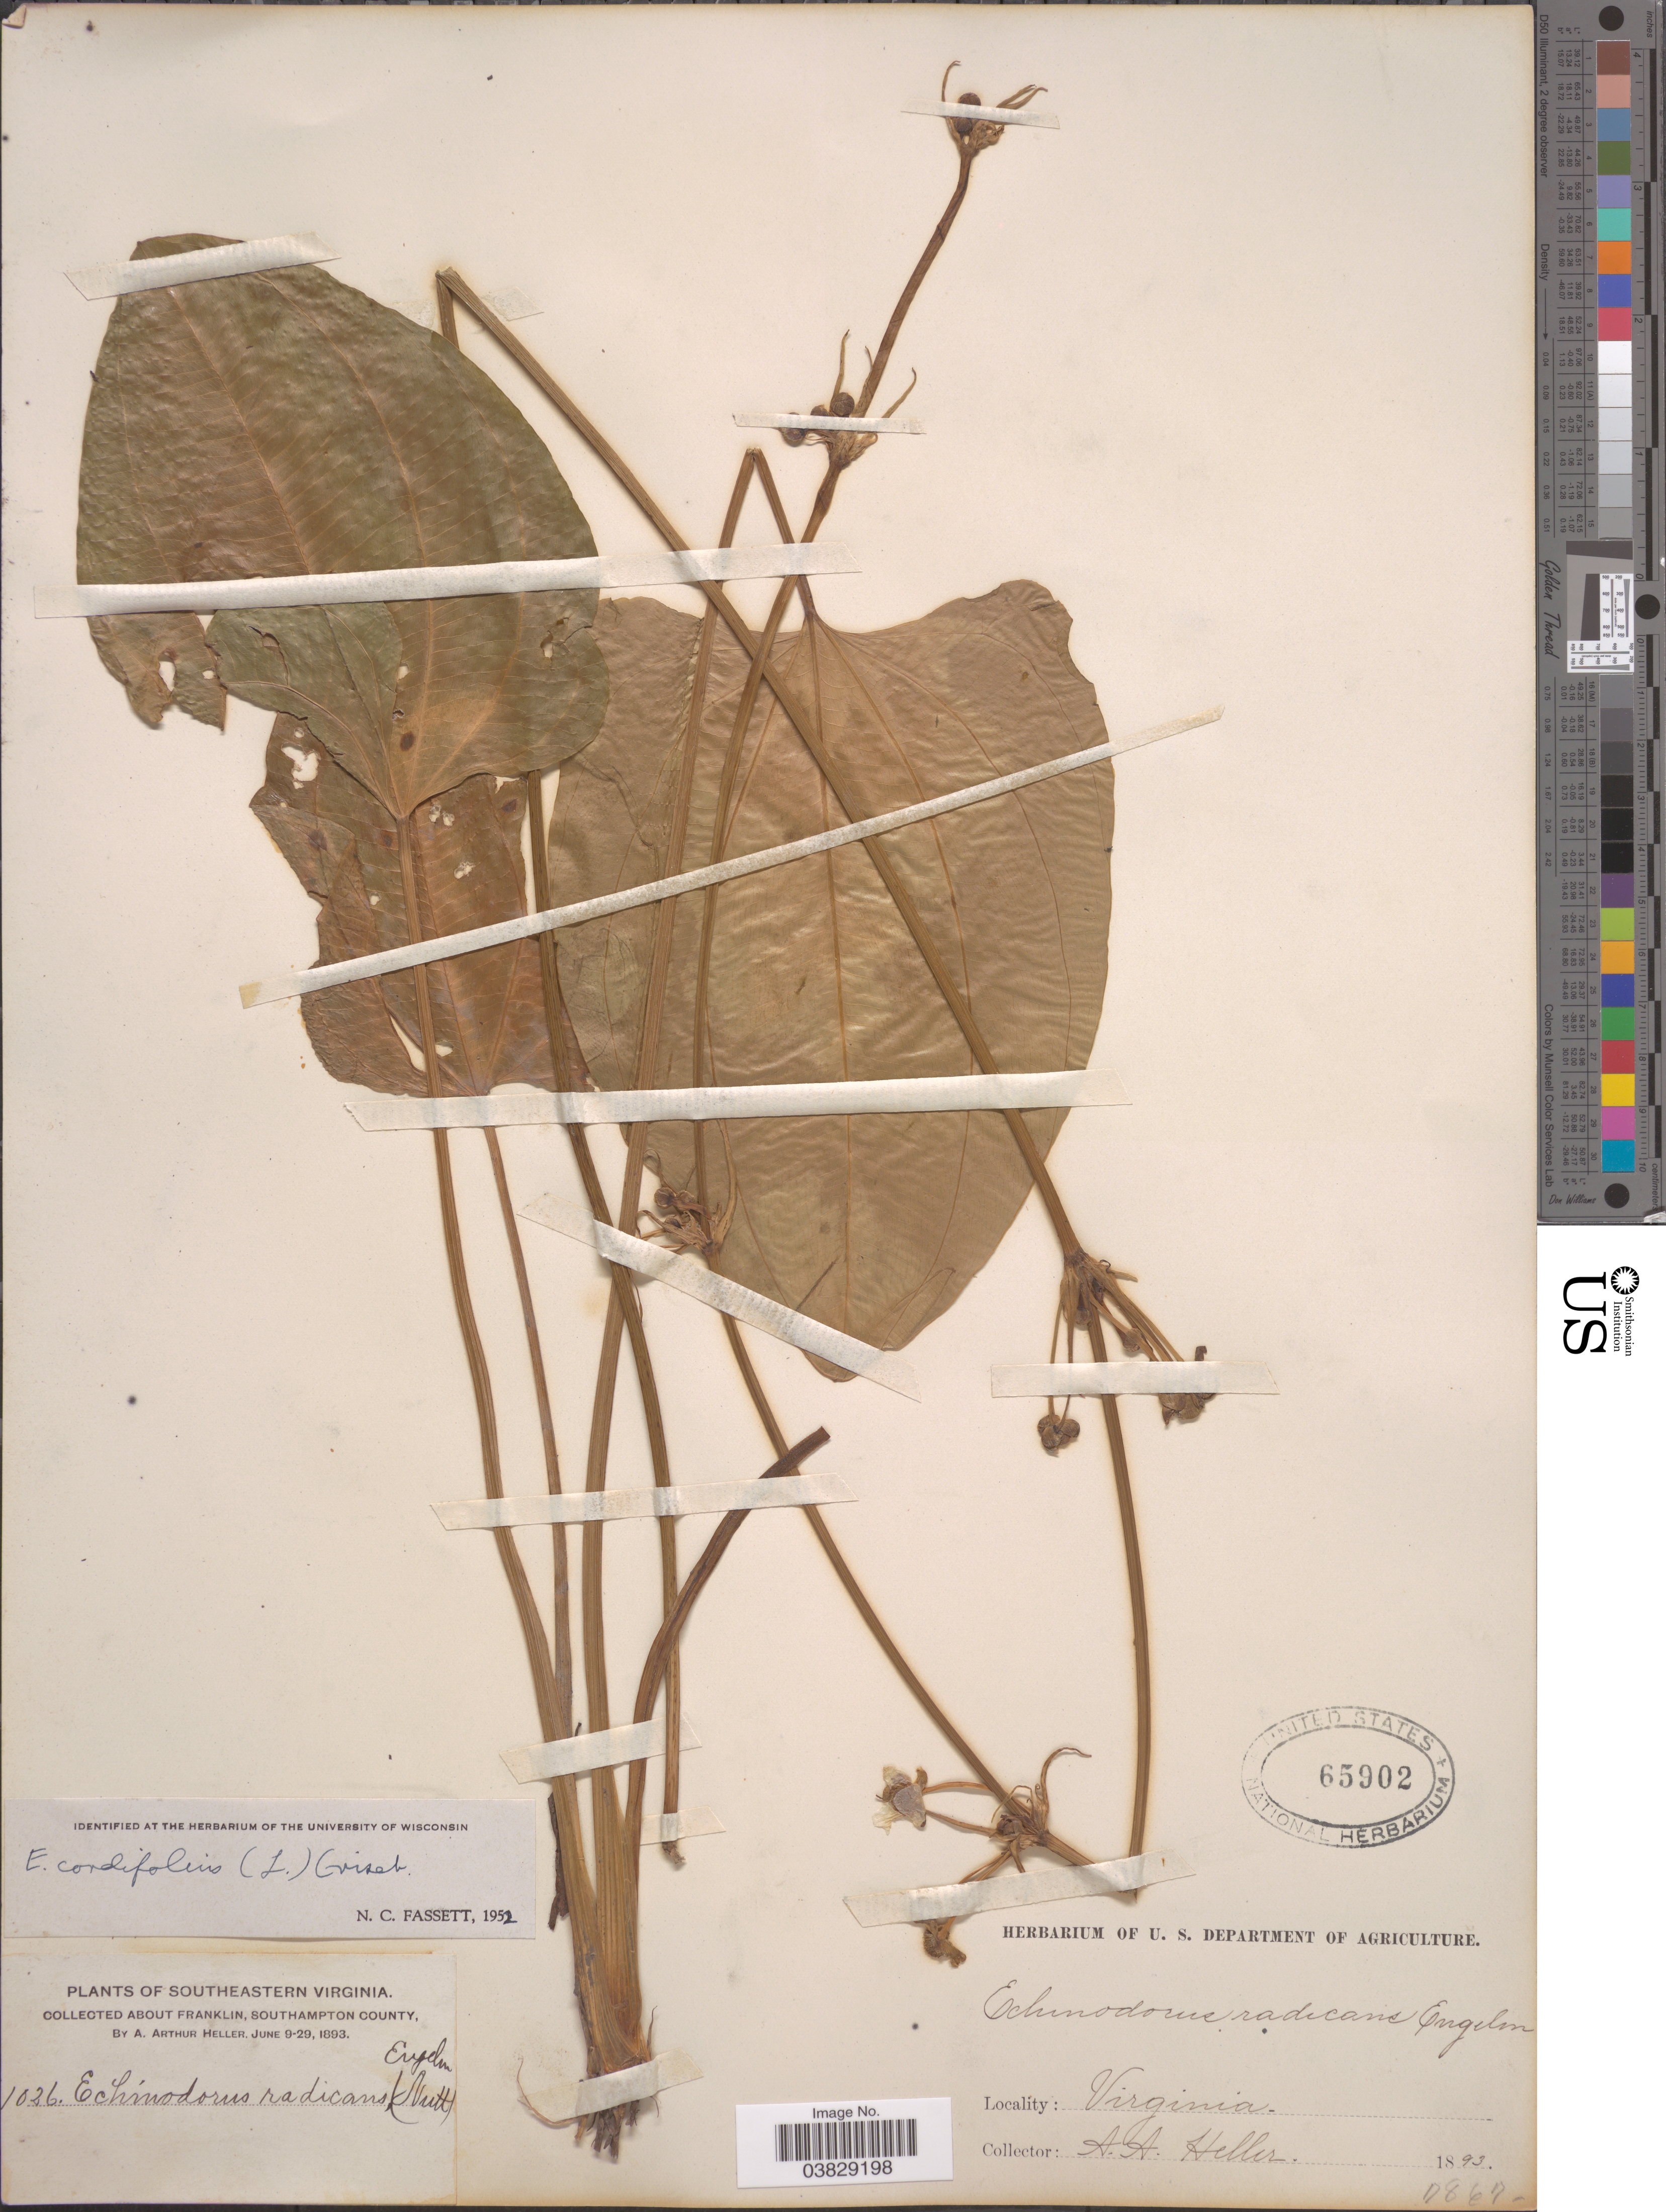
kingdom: Plantae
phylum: Tracheophyta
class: Liliopsida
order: Alismatales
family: Alismataceae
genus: Echinodorus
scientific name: Echinodorus cordifolius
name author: (L.) Griseb.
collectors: A. A. Heller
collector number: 1026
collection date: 1893-06-09/1893-06-29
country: United States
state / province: Virginia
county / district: Southampton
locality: Southeastern Virginia. About Franklin, Southampton County.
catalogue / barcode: US 65902